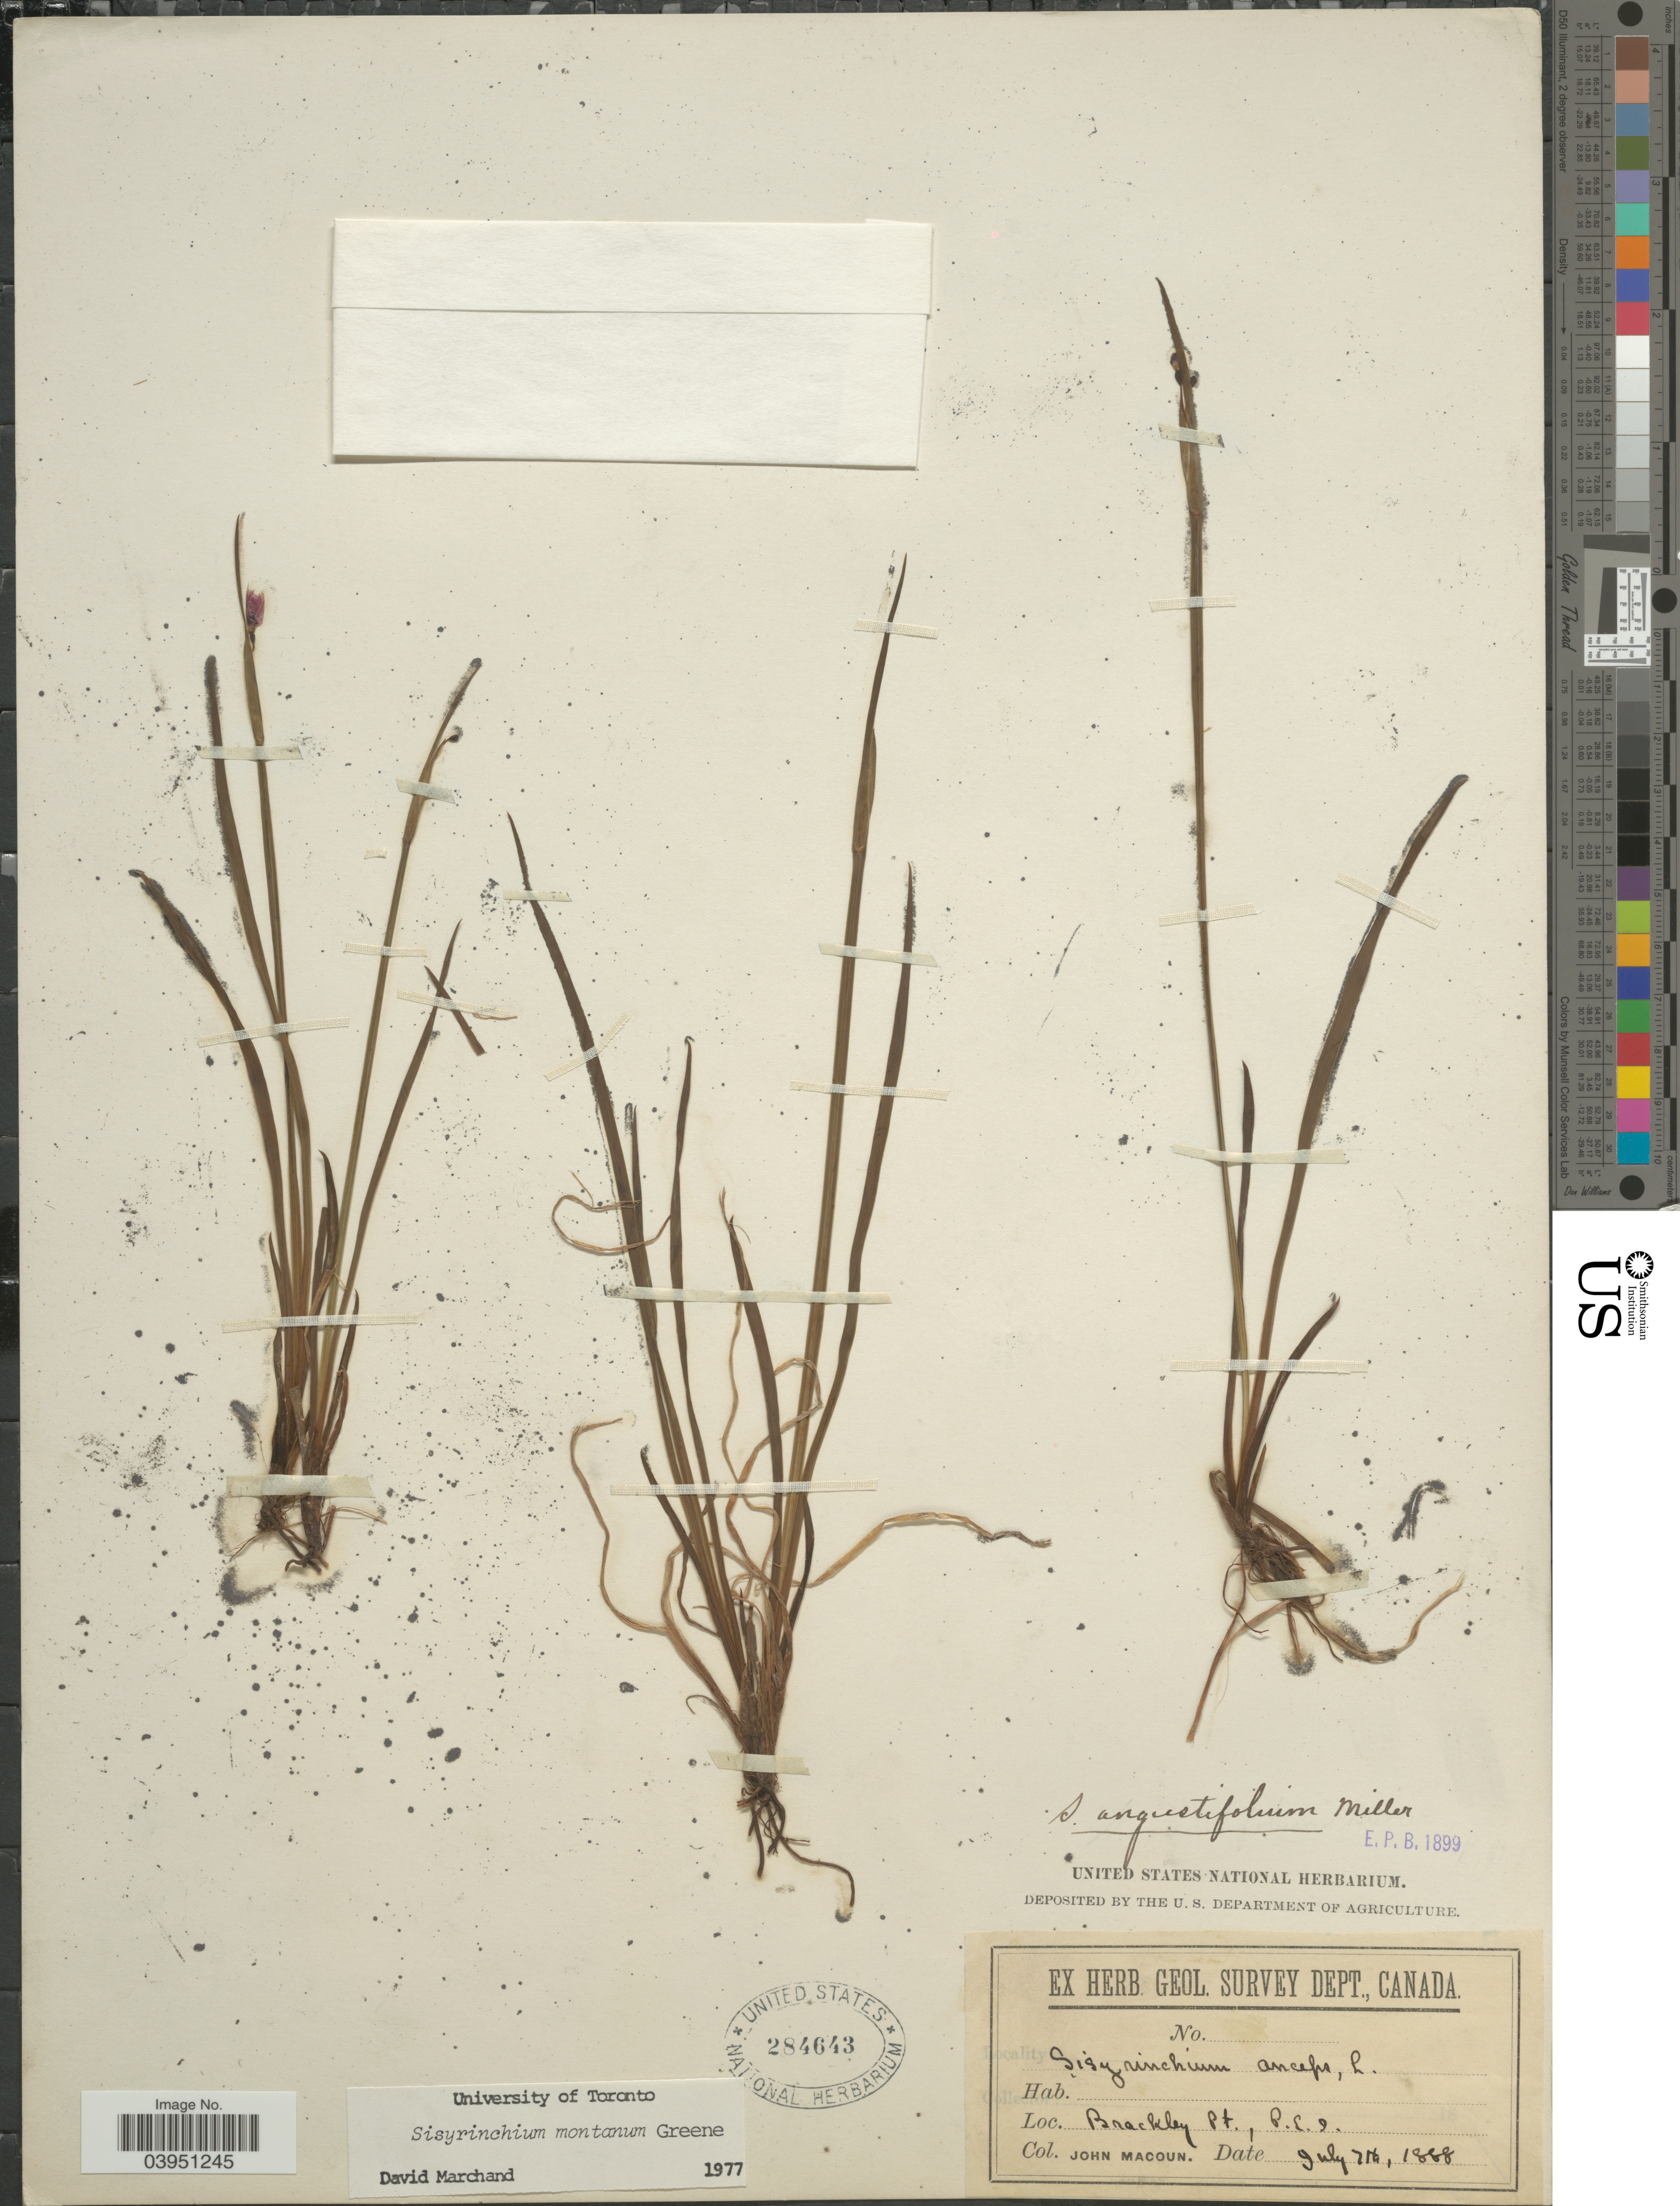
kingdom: Plantae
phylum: Tracheophyta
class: Liliopsida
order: Asparagales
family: Iridaceae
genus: Sisyrinchium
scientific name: Sisyrinchium montanum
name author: Greene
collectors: J. Macoun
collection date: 1888-07-07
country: Canada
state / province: Prince Edward Island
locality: Brackley Pt.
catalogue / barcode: US 284643